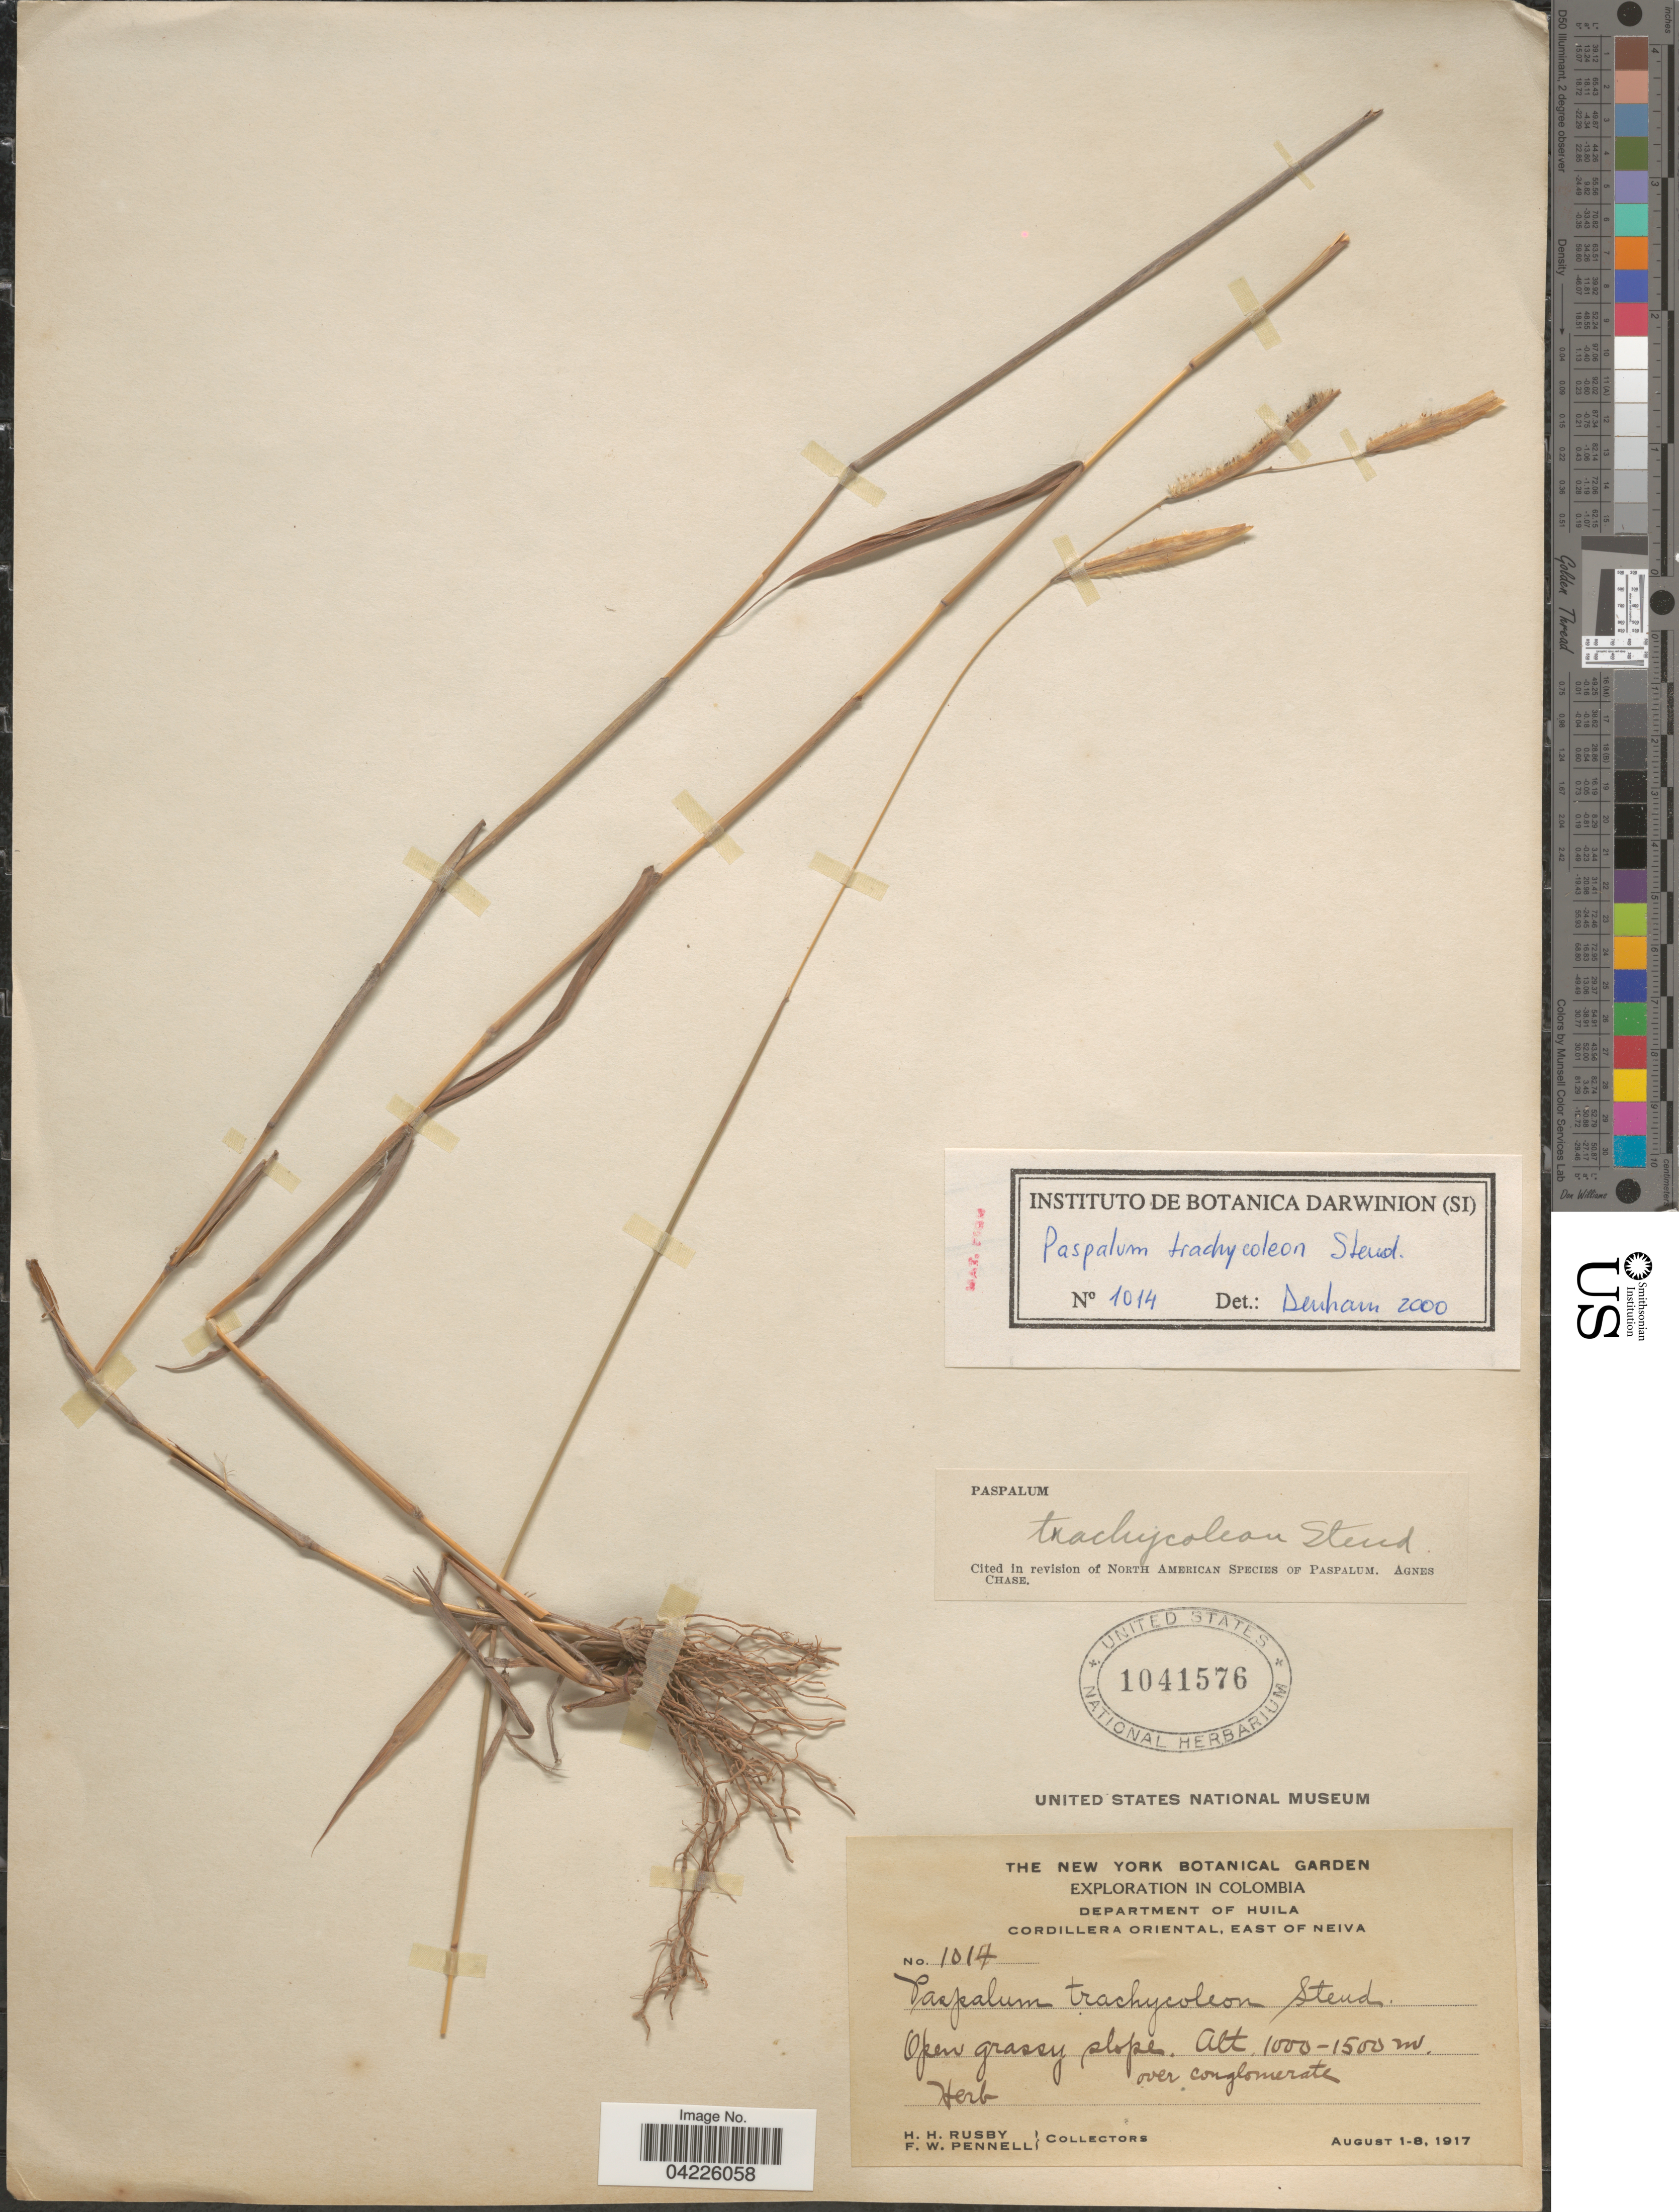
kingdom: Plantae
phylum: Tracheophyta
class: Liliopsida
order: Poales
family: Poaceae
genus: Paspalum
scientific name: Paspalum trachycoleon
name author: Steud.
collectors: H. H. Rusby & F. W. Pennell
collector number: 1014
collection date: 1917-08-01/1917-08-08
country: Colombia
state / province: Huila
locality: Exploration in Colombia. Department of Huila. Cordillera Oriental, east of Neiva.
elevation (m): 1000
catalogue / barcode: US 1041576